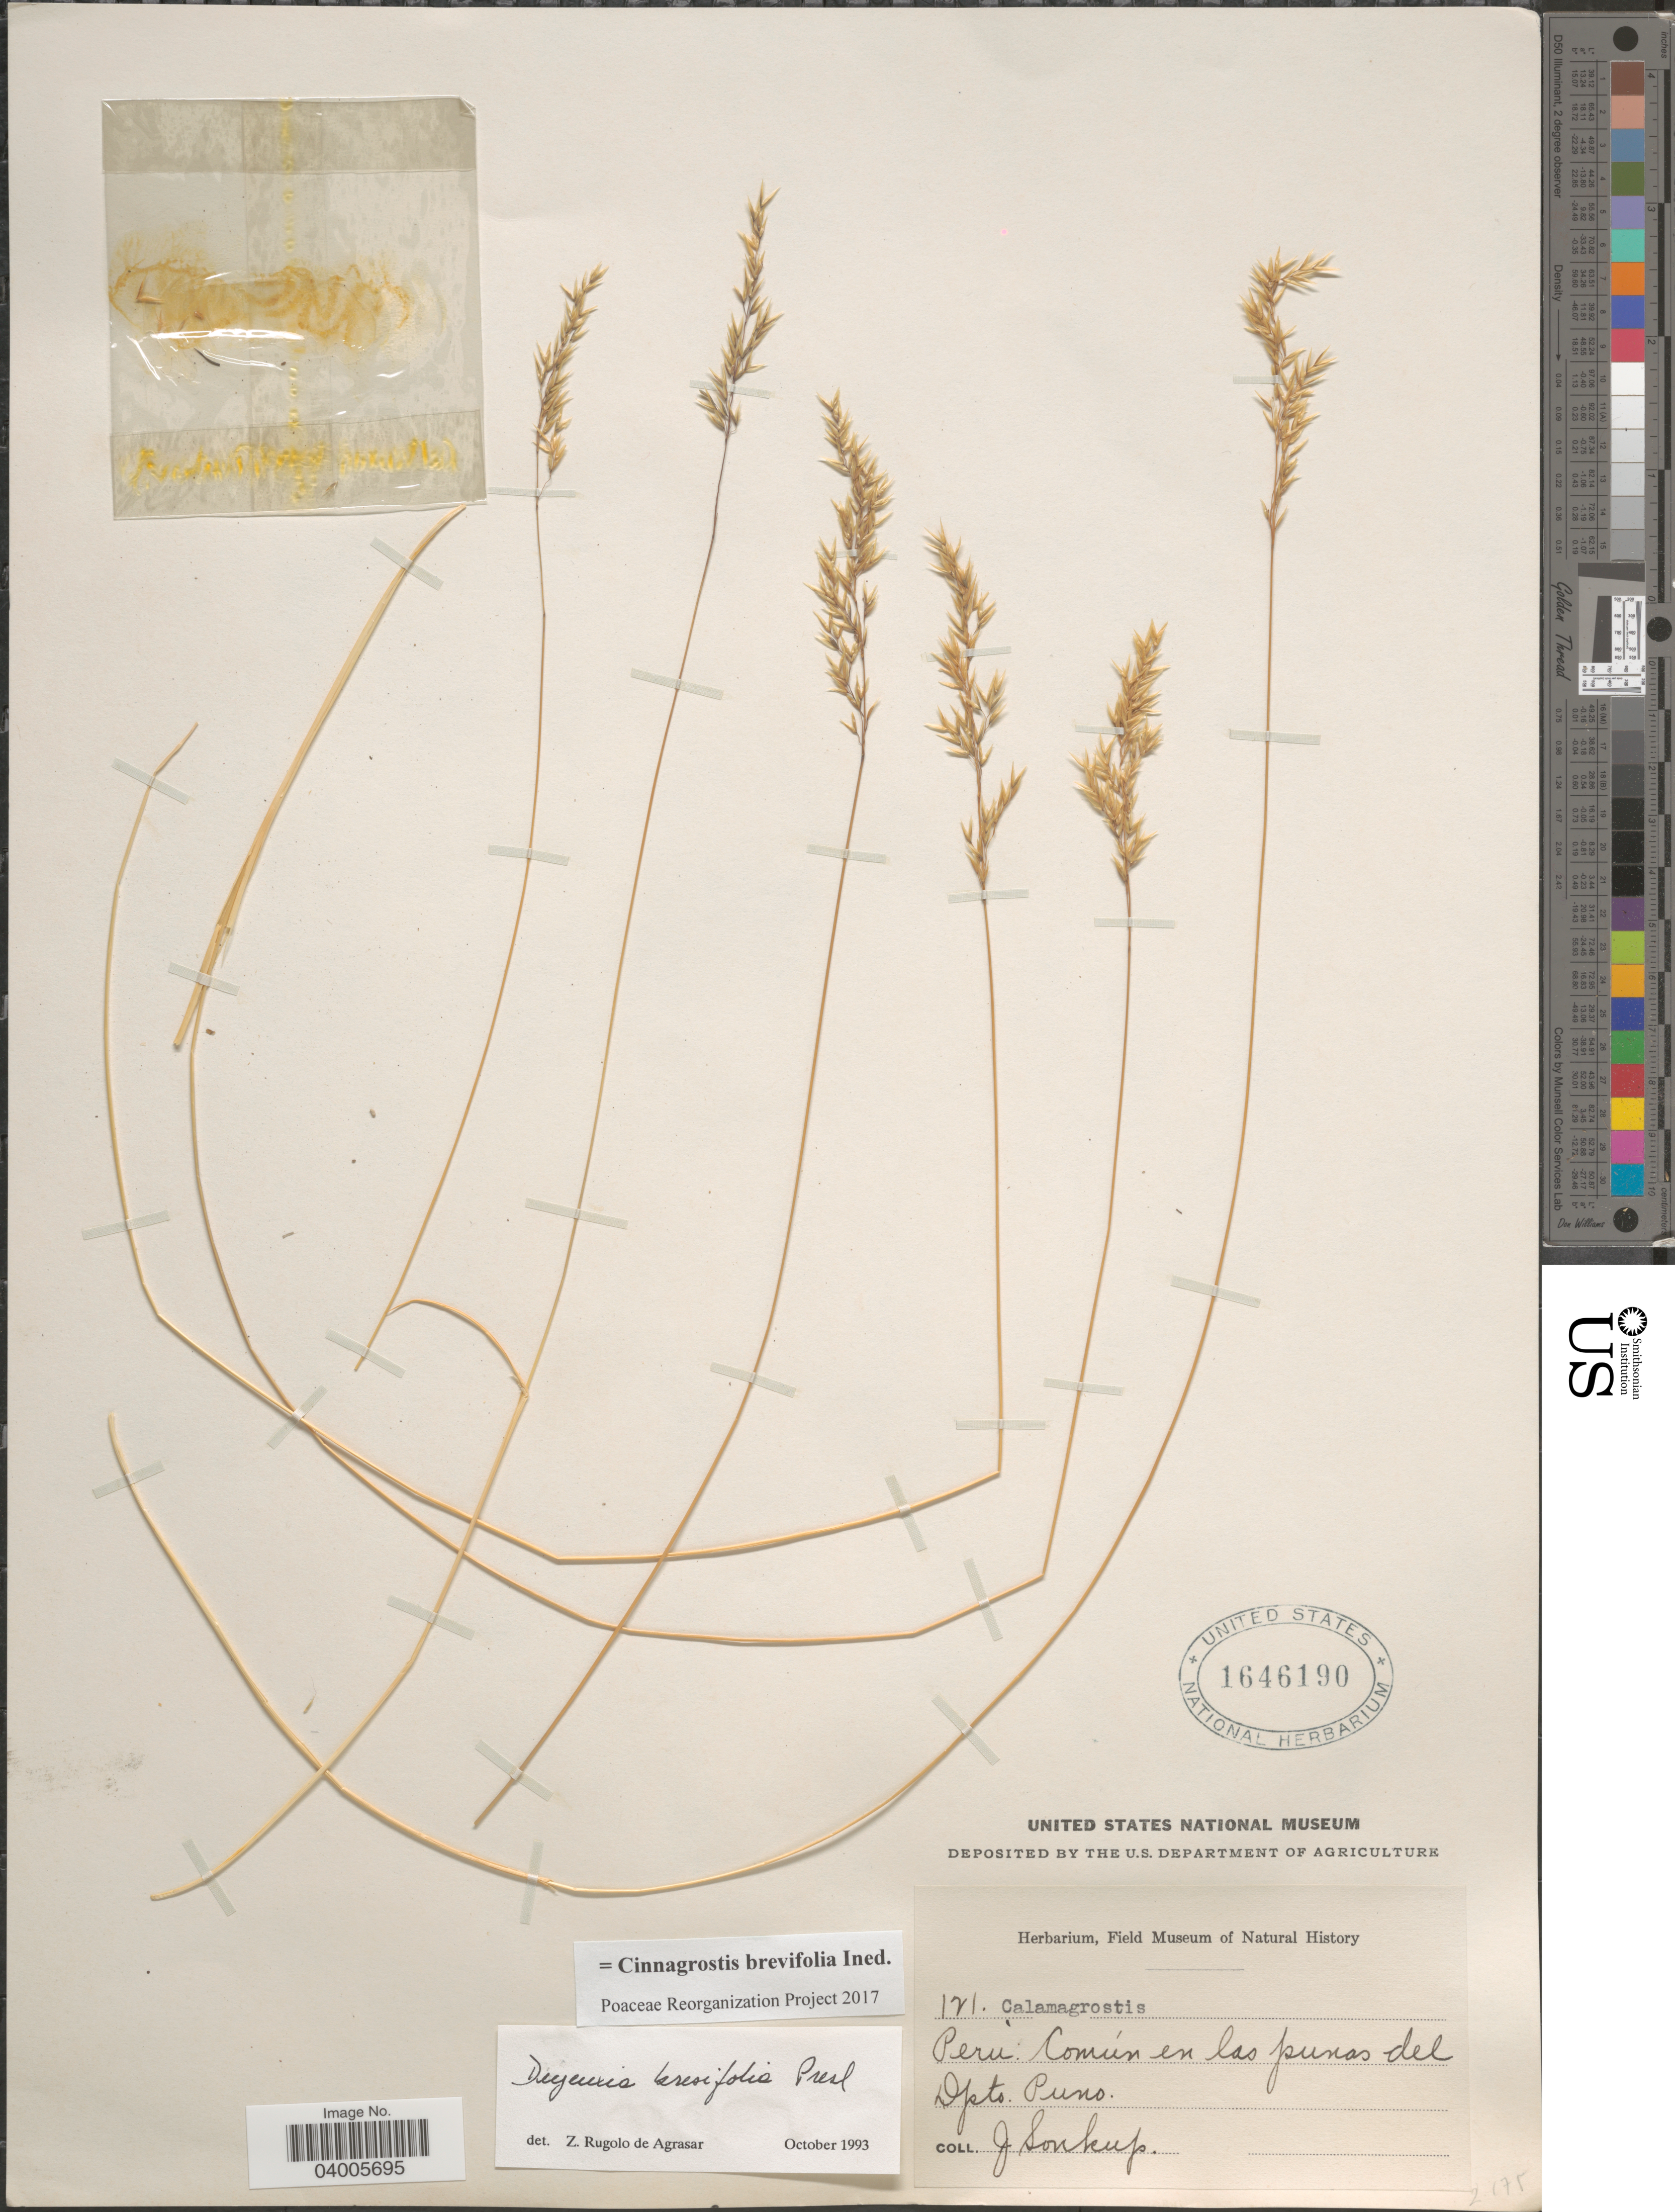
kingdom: Plantae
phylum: Tracheophyta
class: Liliopsida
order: Poales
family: Poaceae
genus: Cinnagrostis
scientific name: Cinnagrostis brevifolia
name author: (J. Presl) P.M. Peterson et al.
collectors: J. Soukup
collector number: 121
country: Peru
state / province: Puno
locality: Común en las punas del Dpto. Puno.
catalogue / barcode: US 1646190